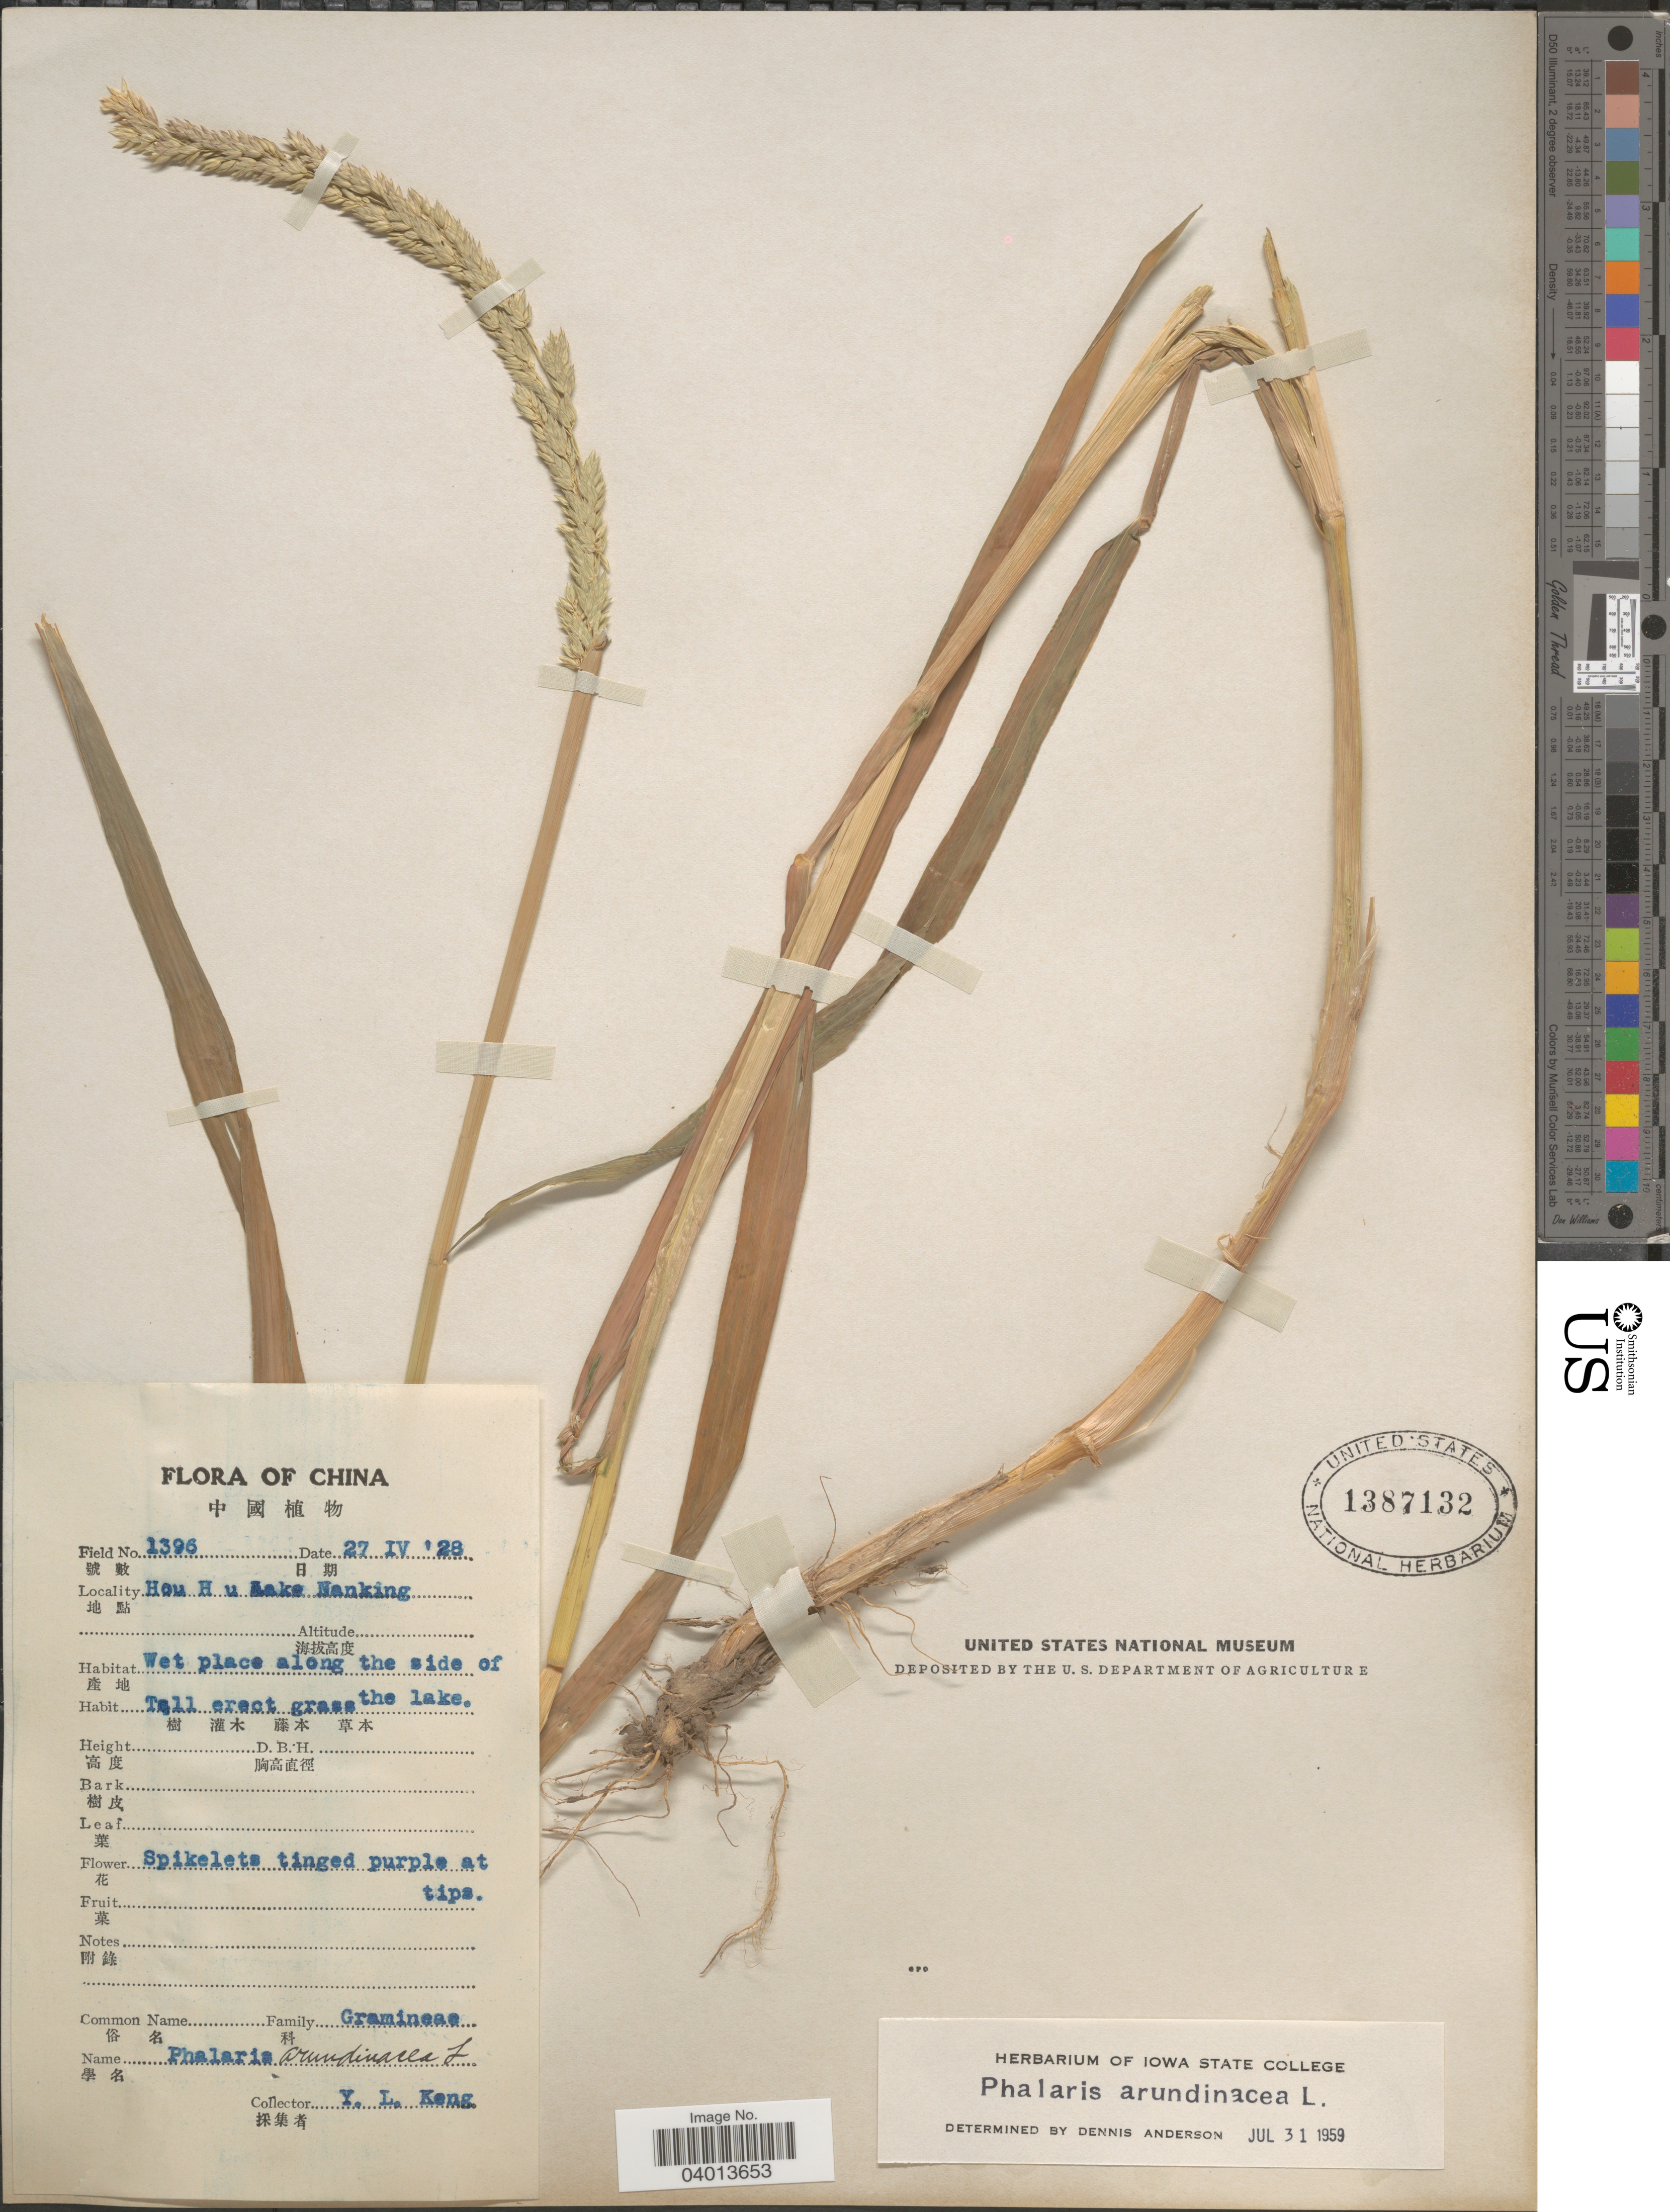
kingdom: Plantae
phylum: Tracheophyta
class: Liliopsida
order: Poales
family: Poaceae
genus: Phalaris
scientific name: Phalaris arundinacea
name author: L.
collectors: Y. L. Keng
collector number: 1396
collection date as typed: Transcribed d/m/y: 27/4/28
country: China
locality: Hou H u Lake Nanking. Wet place along the side.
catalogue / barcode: US 1387132